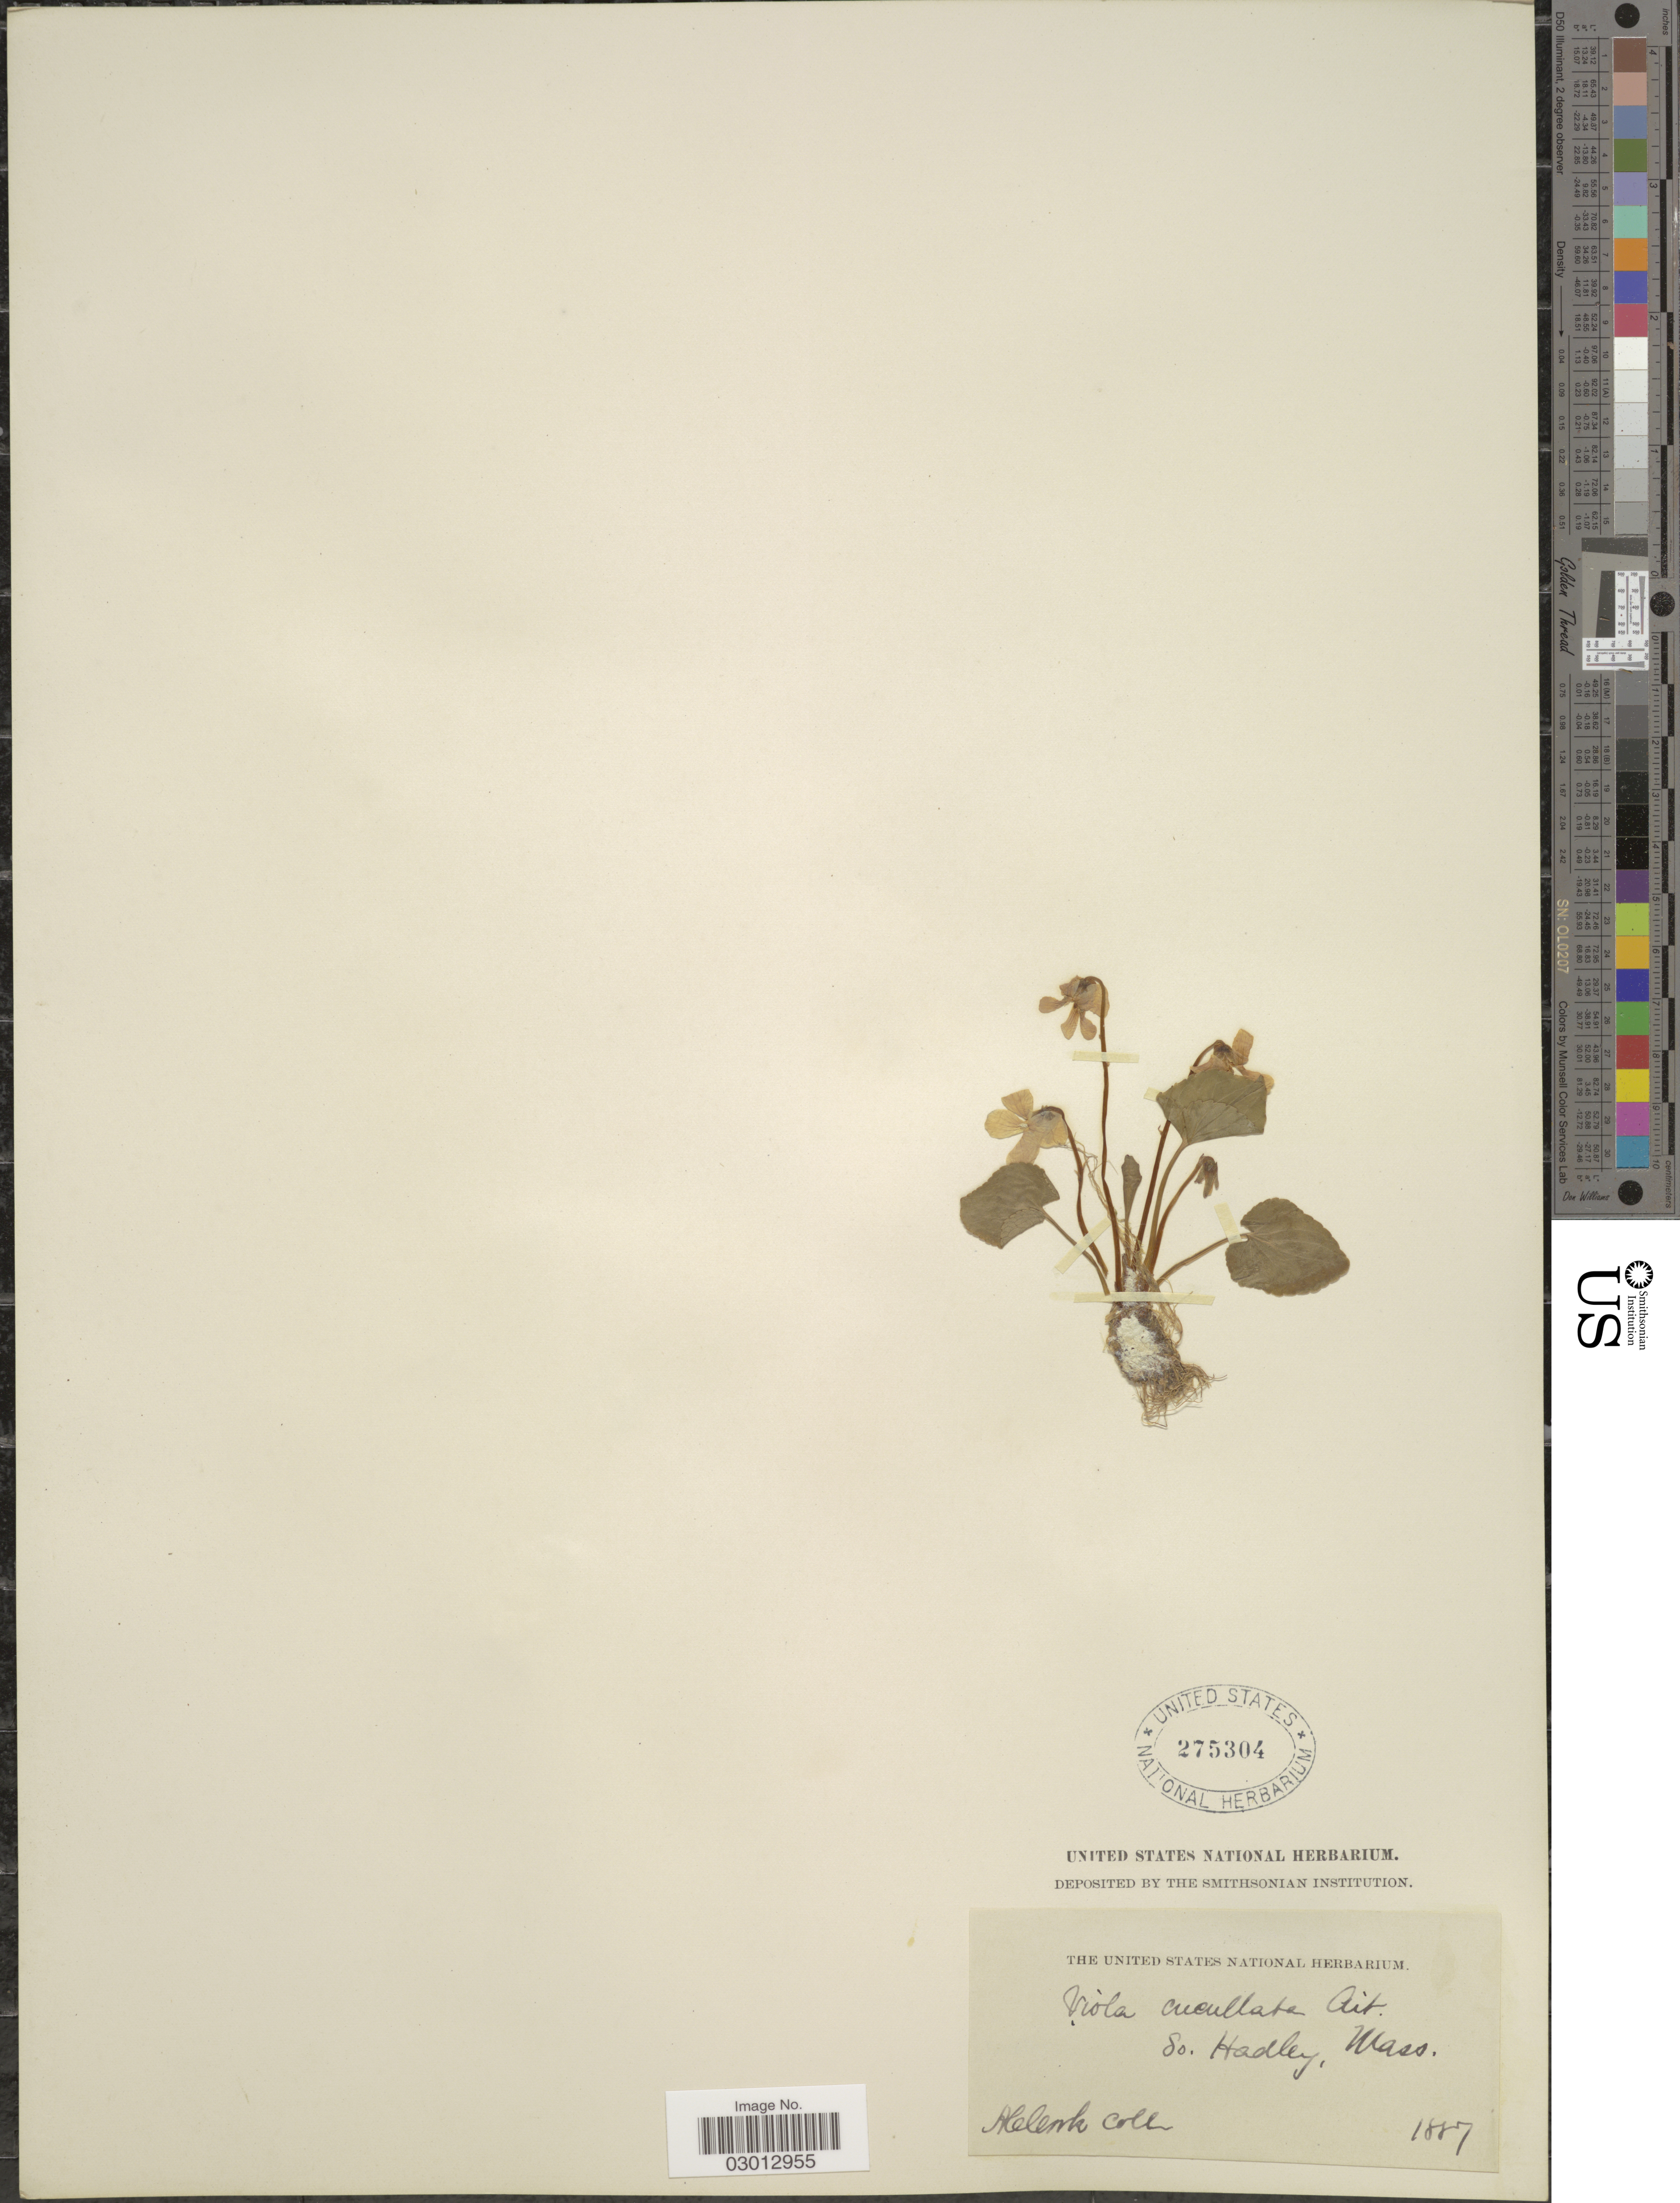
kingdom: Plantae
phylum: Tracheophyta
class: Magnoliopsida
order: Malpighiales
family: Violaceae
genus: Viola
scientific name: Viola papilionacea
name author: Pursh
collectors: A. Cook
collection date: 1887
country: United States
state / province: Massachusetts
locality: So. Hadley.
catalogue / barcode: US 275304